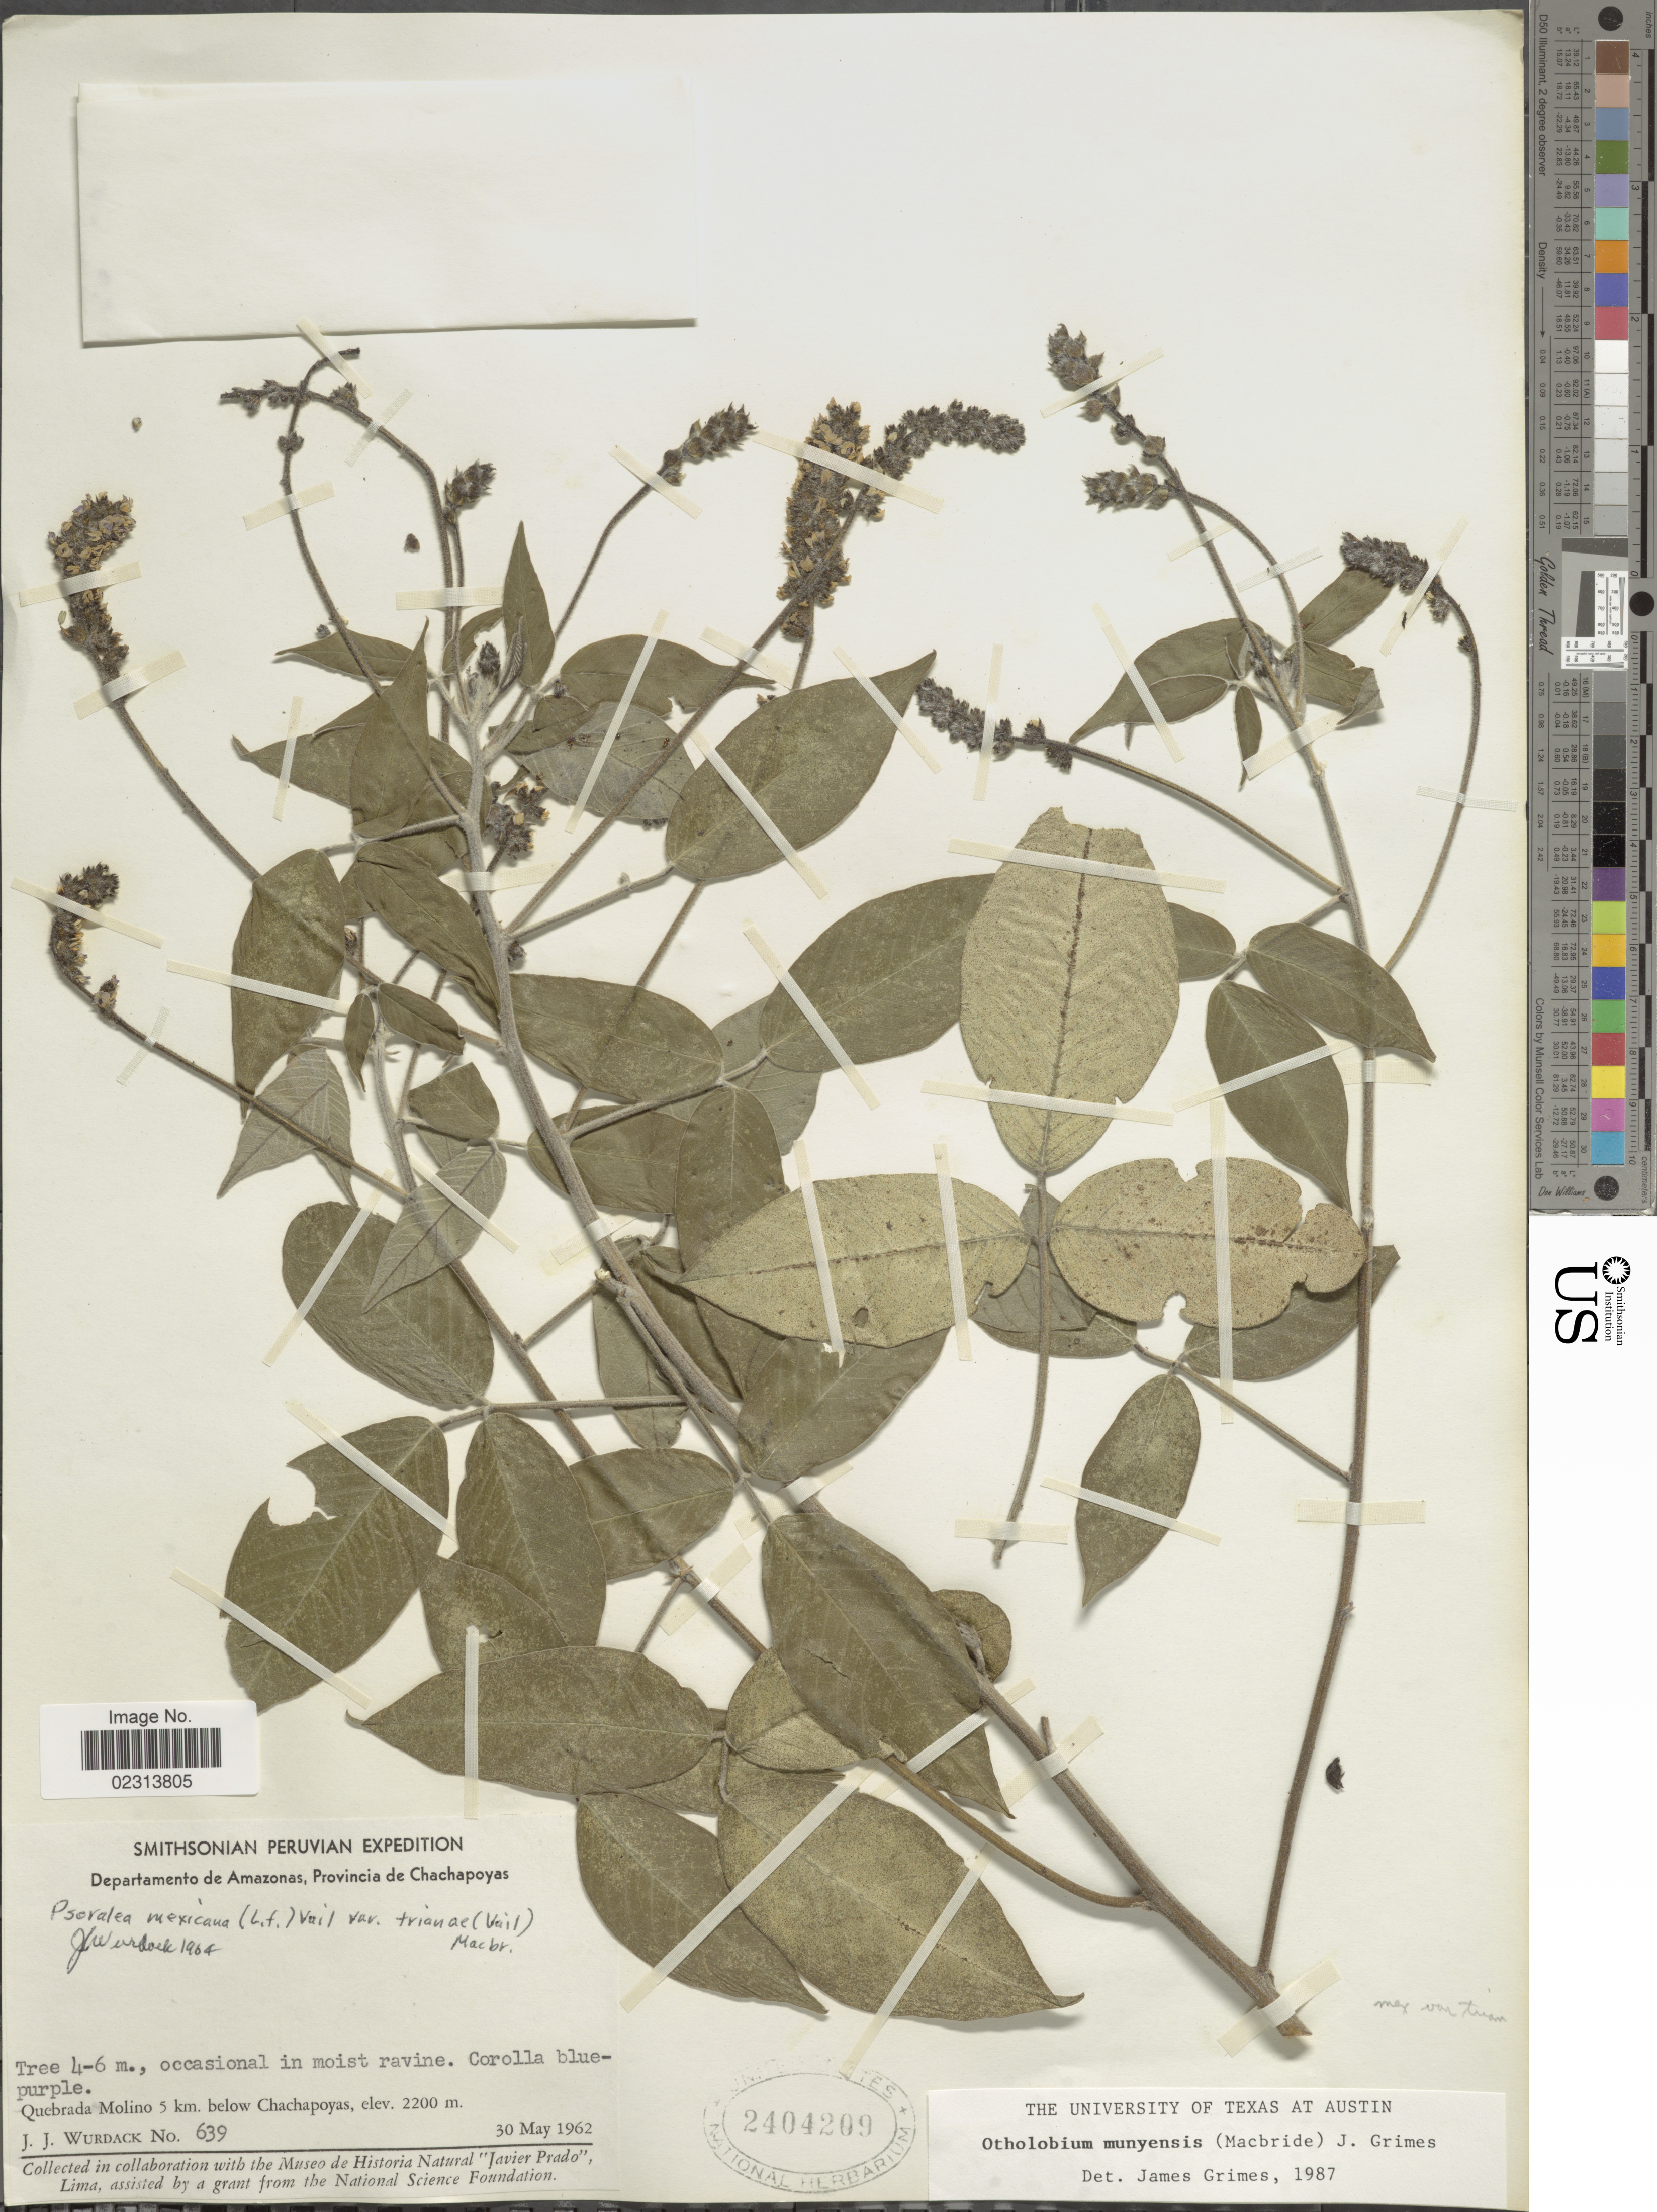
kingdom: Plantae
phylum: Tracheophyta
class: Magnoliopsida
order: Fabales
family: Fabaceae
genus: Otholobium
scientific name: Otholobium munyense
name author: (J.F. Macbr.) J.W. Grimes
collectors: J. J. Wurdack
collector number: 639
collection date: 1962-05-30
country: Peru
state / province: Amazonas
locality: Departamento de Amazonas, Provincia de Chachapoyas, Quebrada Molino 5 km. below Chachapoyas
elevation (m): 2200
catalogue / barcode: US 2404209